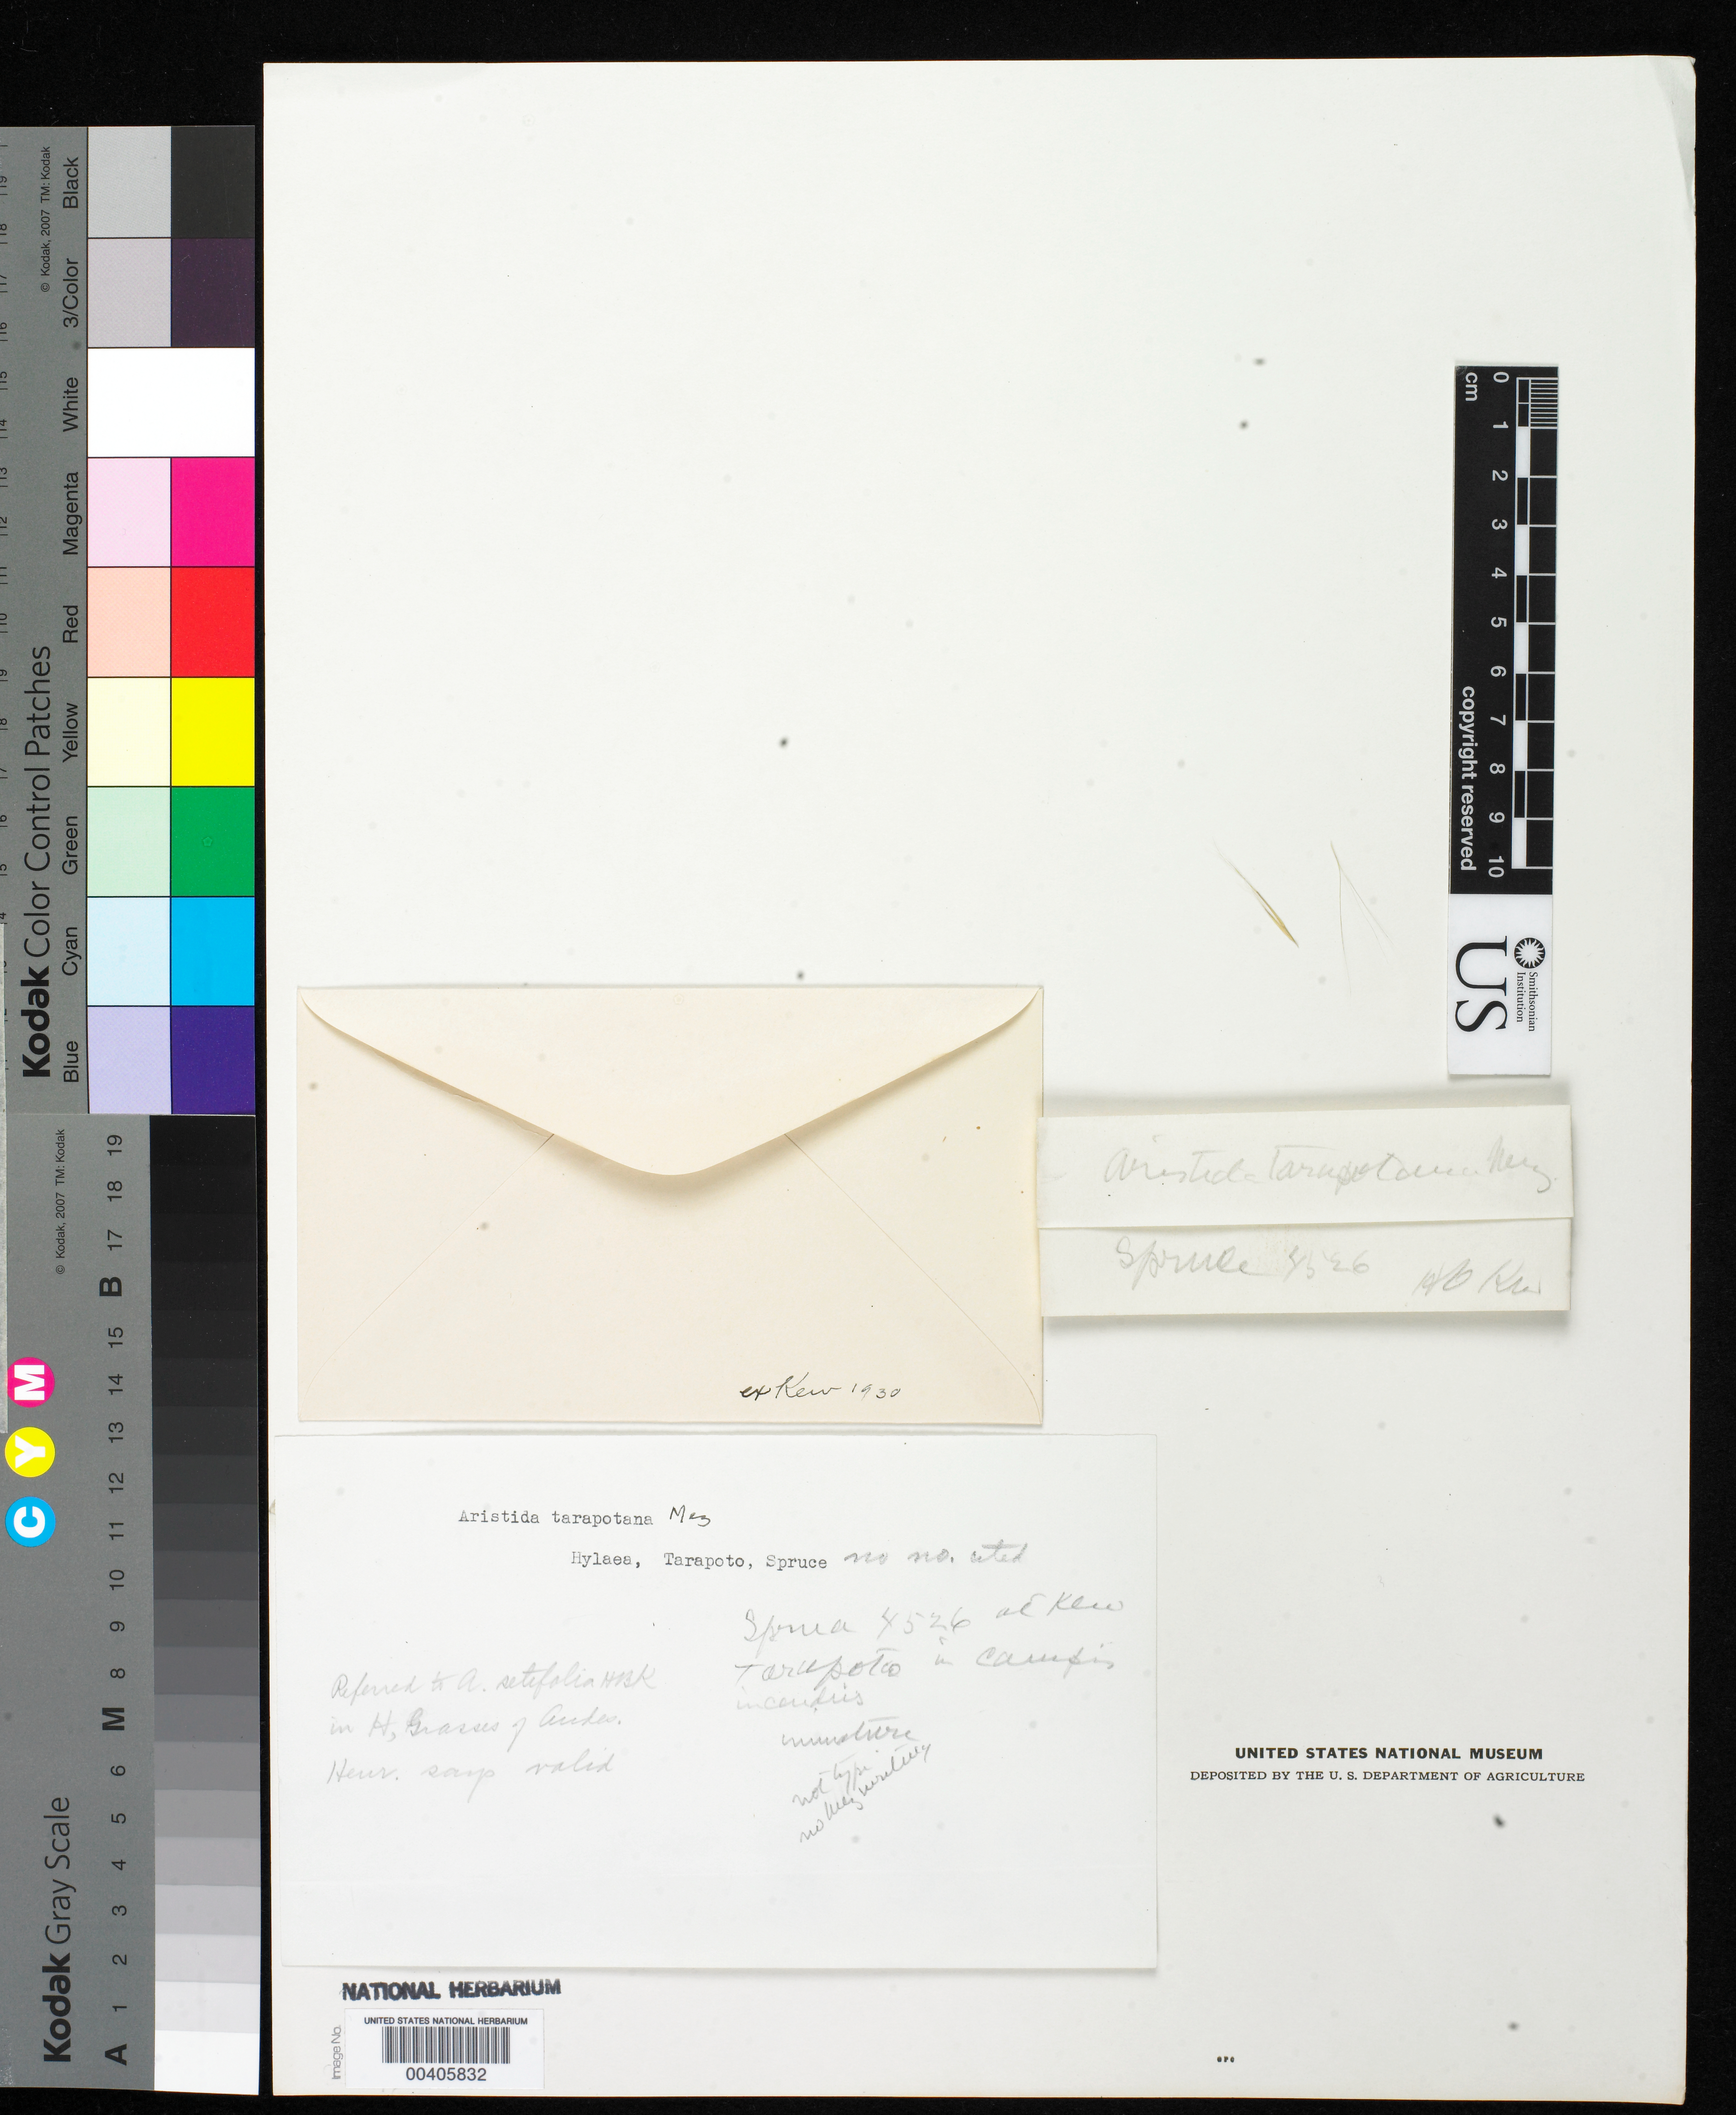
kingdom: Plantae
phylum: Tracheophyta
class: Liliopsida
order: Poales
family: Poaceae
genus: Aristida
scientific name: Aristida tarapotana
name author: Mez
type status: Type Fragment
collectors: R. Spruce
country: Brazil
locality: Hylaea, Tarapoto.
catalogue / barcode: US 81241